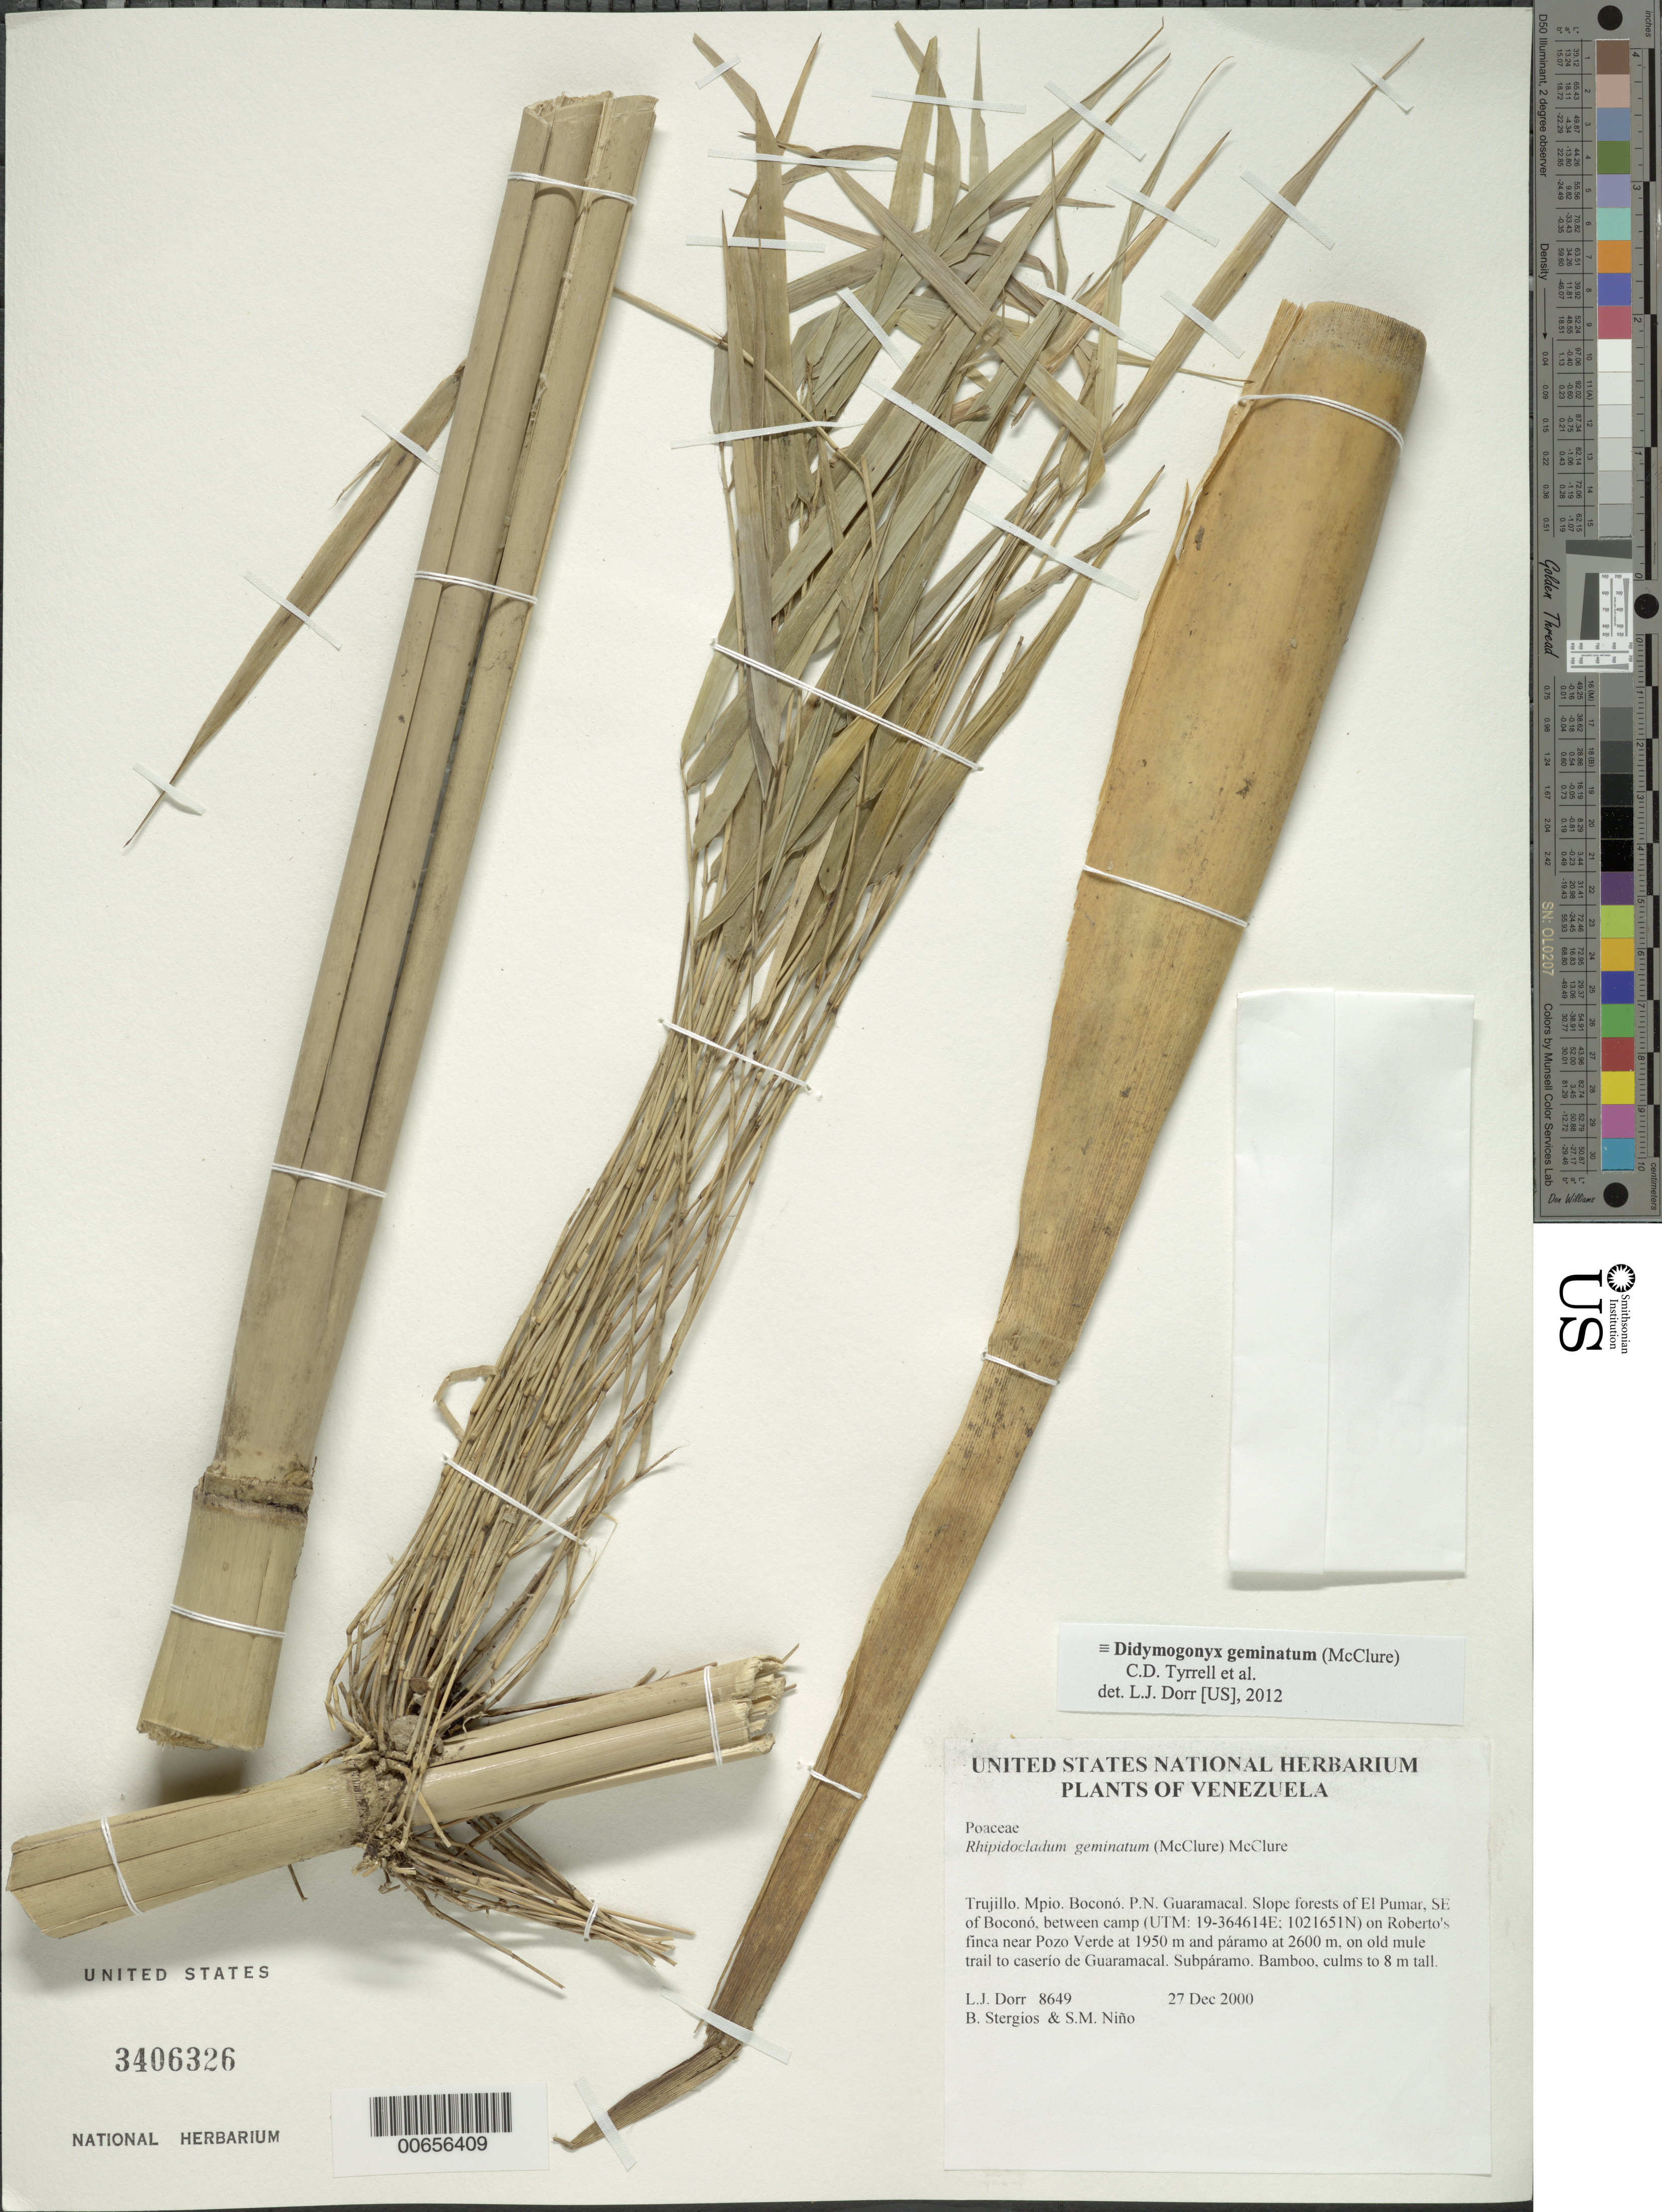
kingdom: Plantae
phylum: Tracheophyta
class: Liliopsida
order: Poales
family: Poaceae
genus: Didymogonyx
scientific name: Didymogonyx geminatum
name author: (McClure) C.D. Tyrrell et al.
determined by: Dorr, L. J., (BOT), Smithsonian Institution - National Museum of Natural History (UNITED STATES)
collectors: L. J. Dorr, B. G. Stergios & S. M. Niño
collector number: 8649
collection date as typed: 27 Dec 2000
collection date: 2000-12-27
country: Venezuela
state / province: Trujillo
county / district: Boconó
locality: Parque Nacional Guaramacal. El Pumar, SE of Boconó, between camp on Roberto's finca near Pozo Verde at 1950 m and páramo at 2600 m, on old mule trail to caserío de Guaramacal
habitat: Subpáramo.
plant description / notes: MO, PORT, US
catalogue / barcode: US 3406326